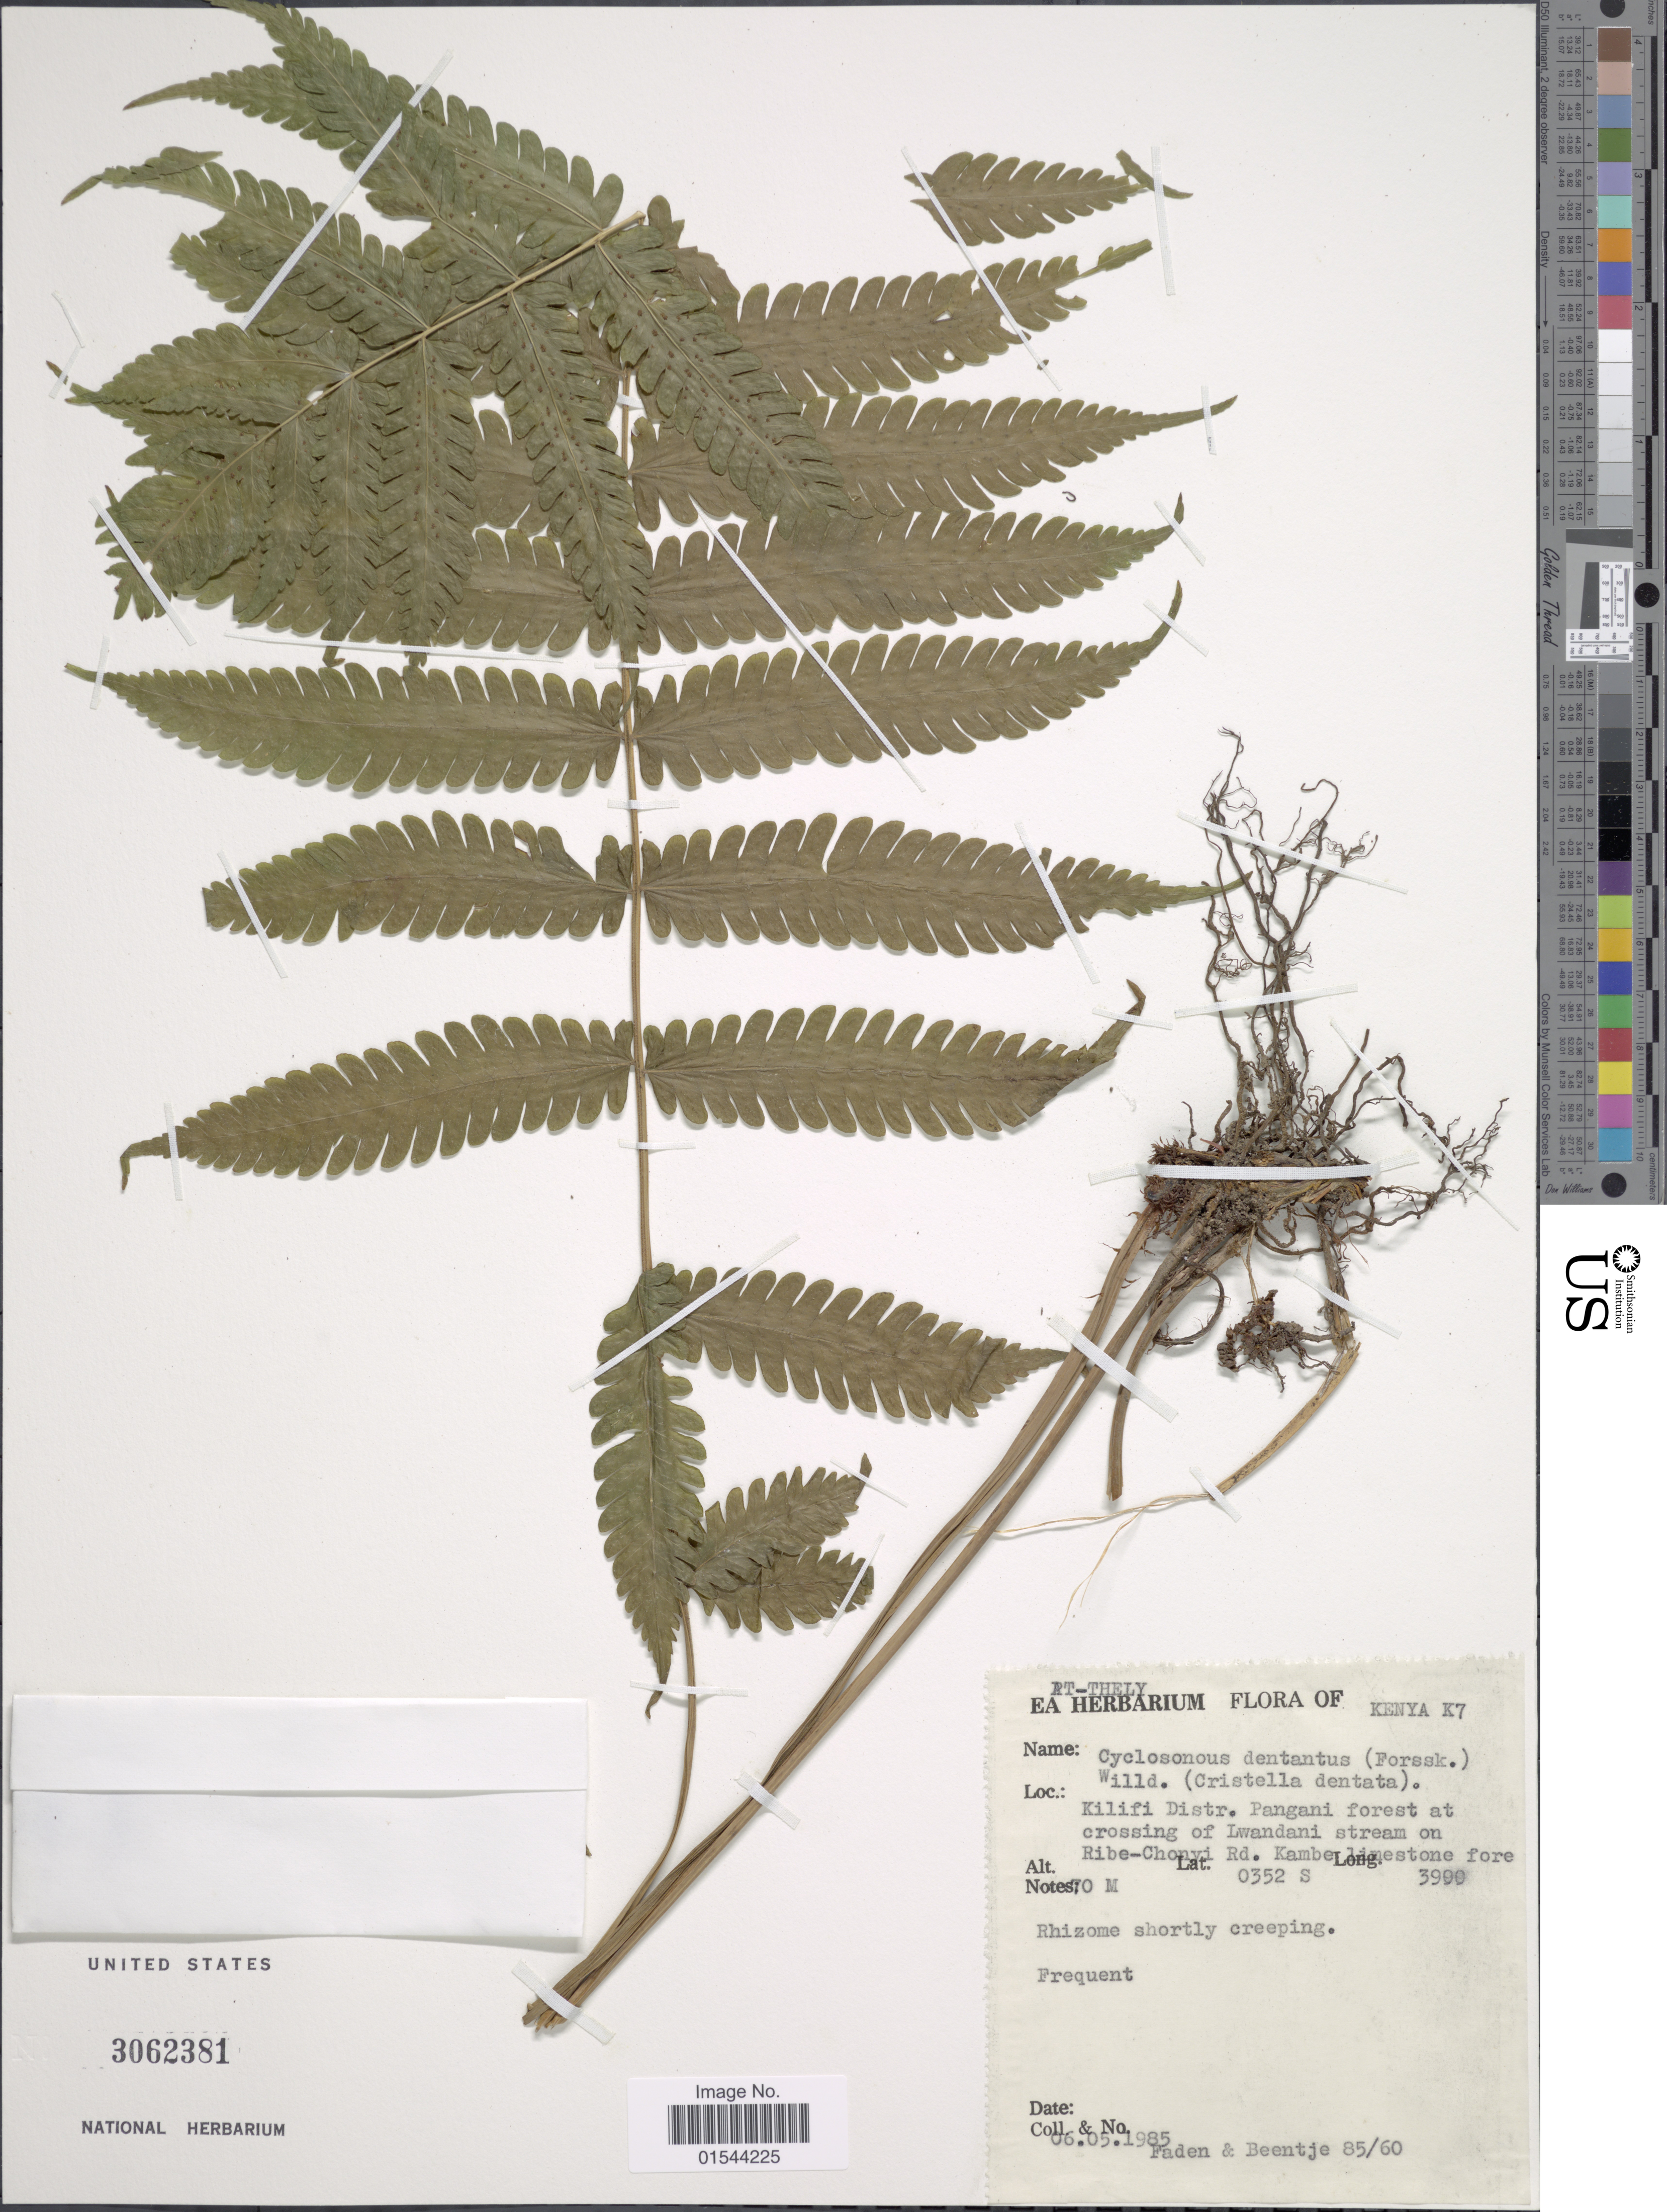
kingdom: Plantae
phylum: Tracheophyta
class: Polypodiopsida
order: Polypodiales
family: Thelypteridaceae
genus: Christella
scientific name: Christella dentata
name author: (Forssk.) Brownsey & Jermy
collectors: -- Faden & -- Beentje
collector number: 85/60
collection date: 1985-05-06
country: Kenya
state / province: Kilifi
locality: K7, Kilifi Distr. Pangani forest at crossing of Lwandani stream on Ribe-Chonyi Rd. Kambe Limestone fore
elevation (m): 70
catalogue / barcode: US 3062381